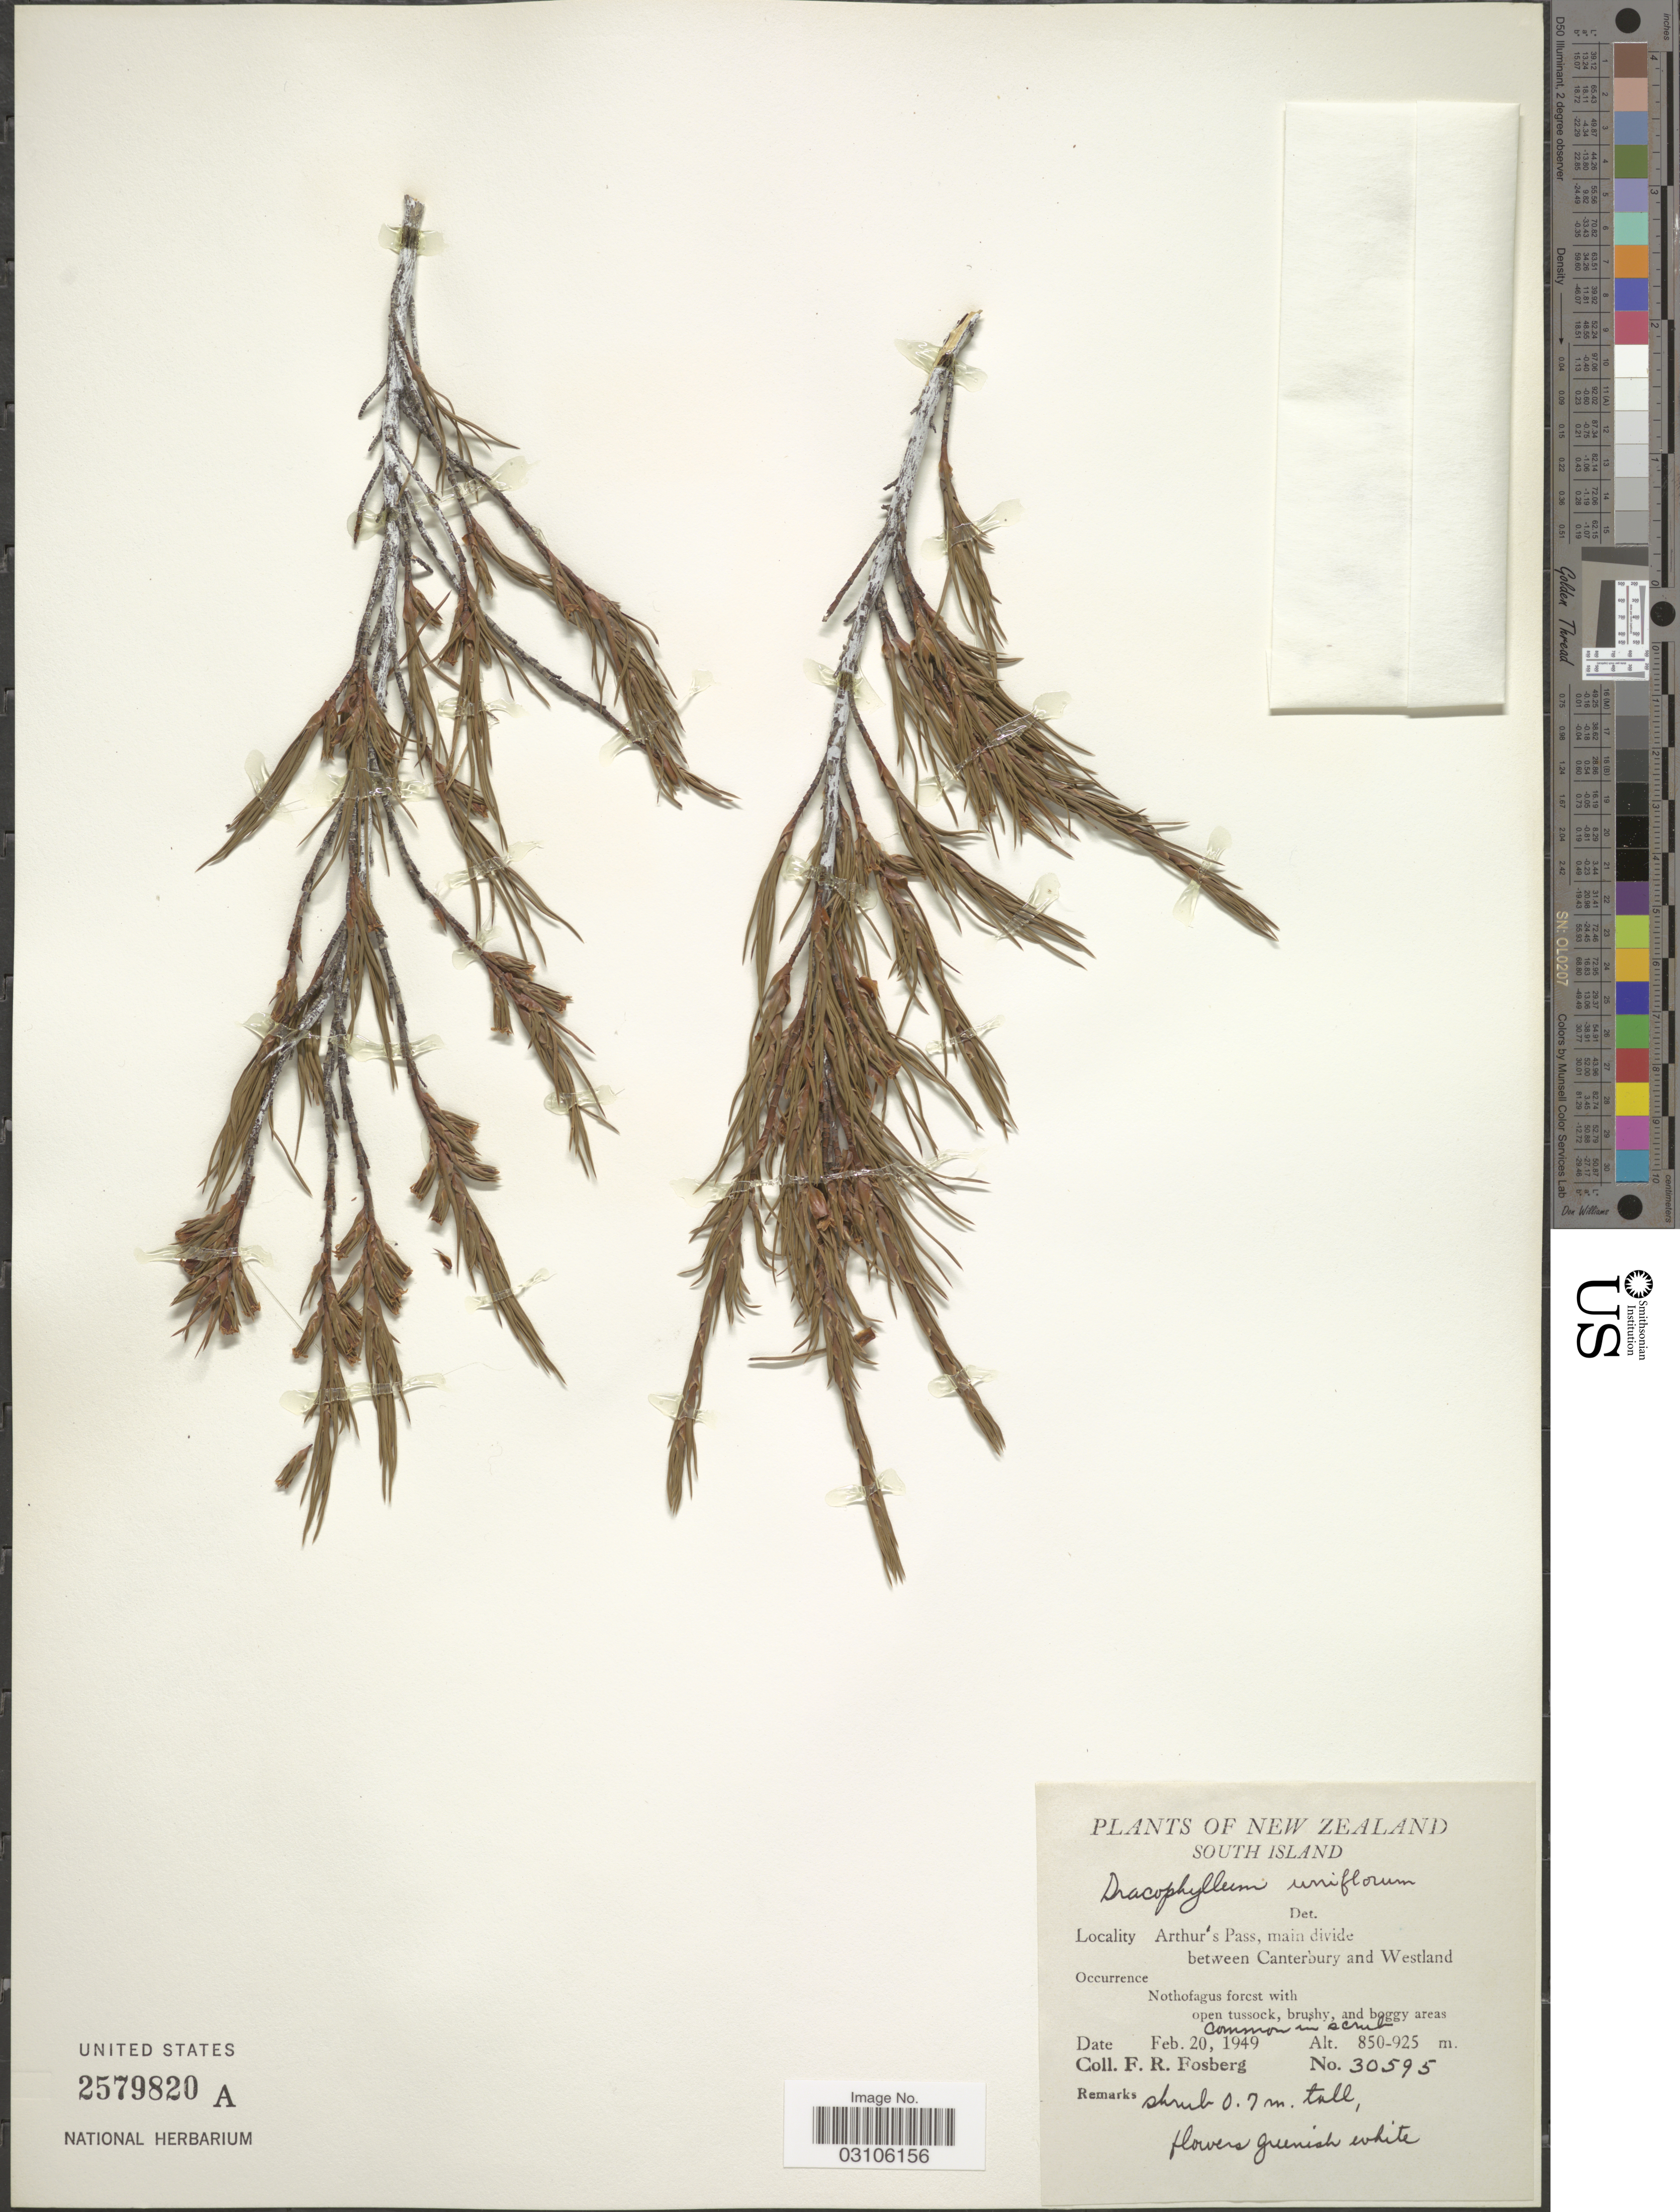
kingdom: Plantae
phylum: Tracheophyta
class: Magnoliopsida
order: Ericales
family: Ericaceae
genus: Dracophyllum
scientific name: Dracophyllum uniflorum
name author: Hook. f.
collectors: F. R. Fosberg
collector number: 30595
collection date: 1949-02-20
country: New Zealand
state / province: Canterbury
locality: South Island. Arthur's Pass, main divide between Canterbury and Westland.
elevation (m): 850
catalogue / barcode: US 2579820A